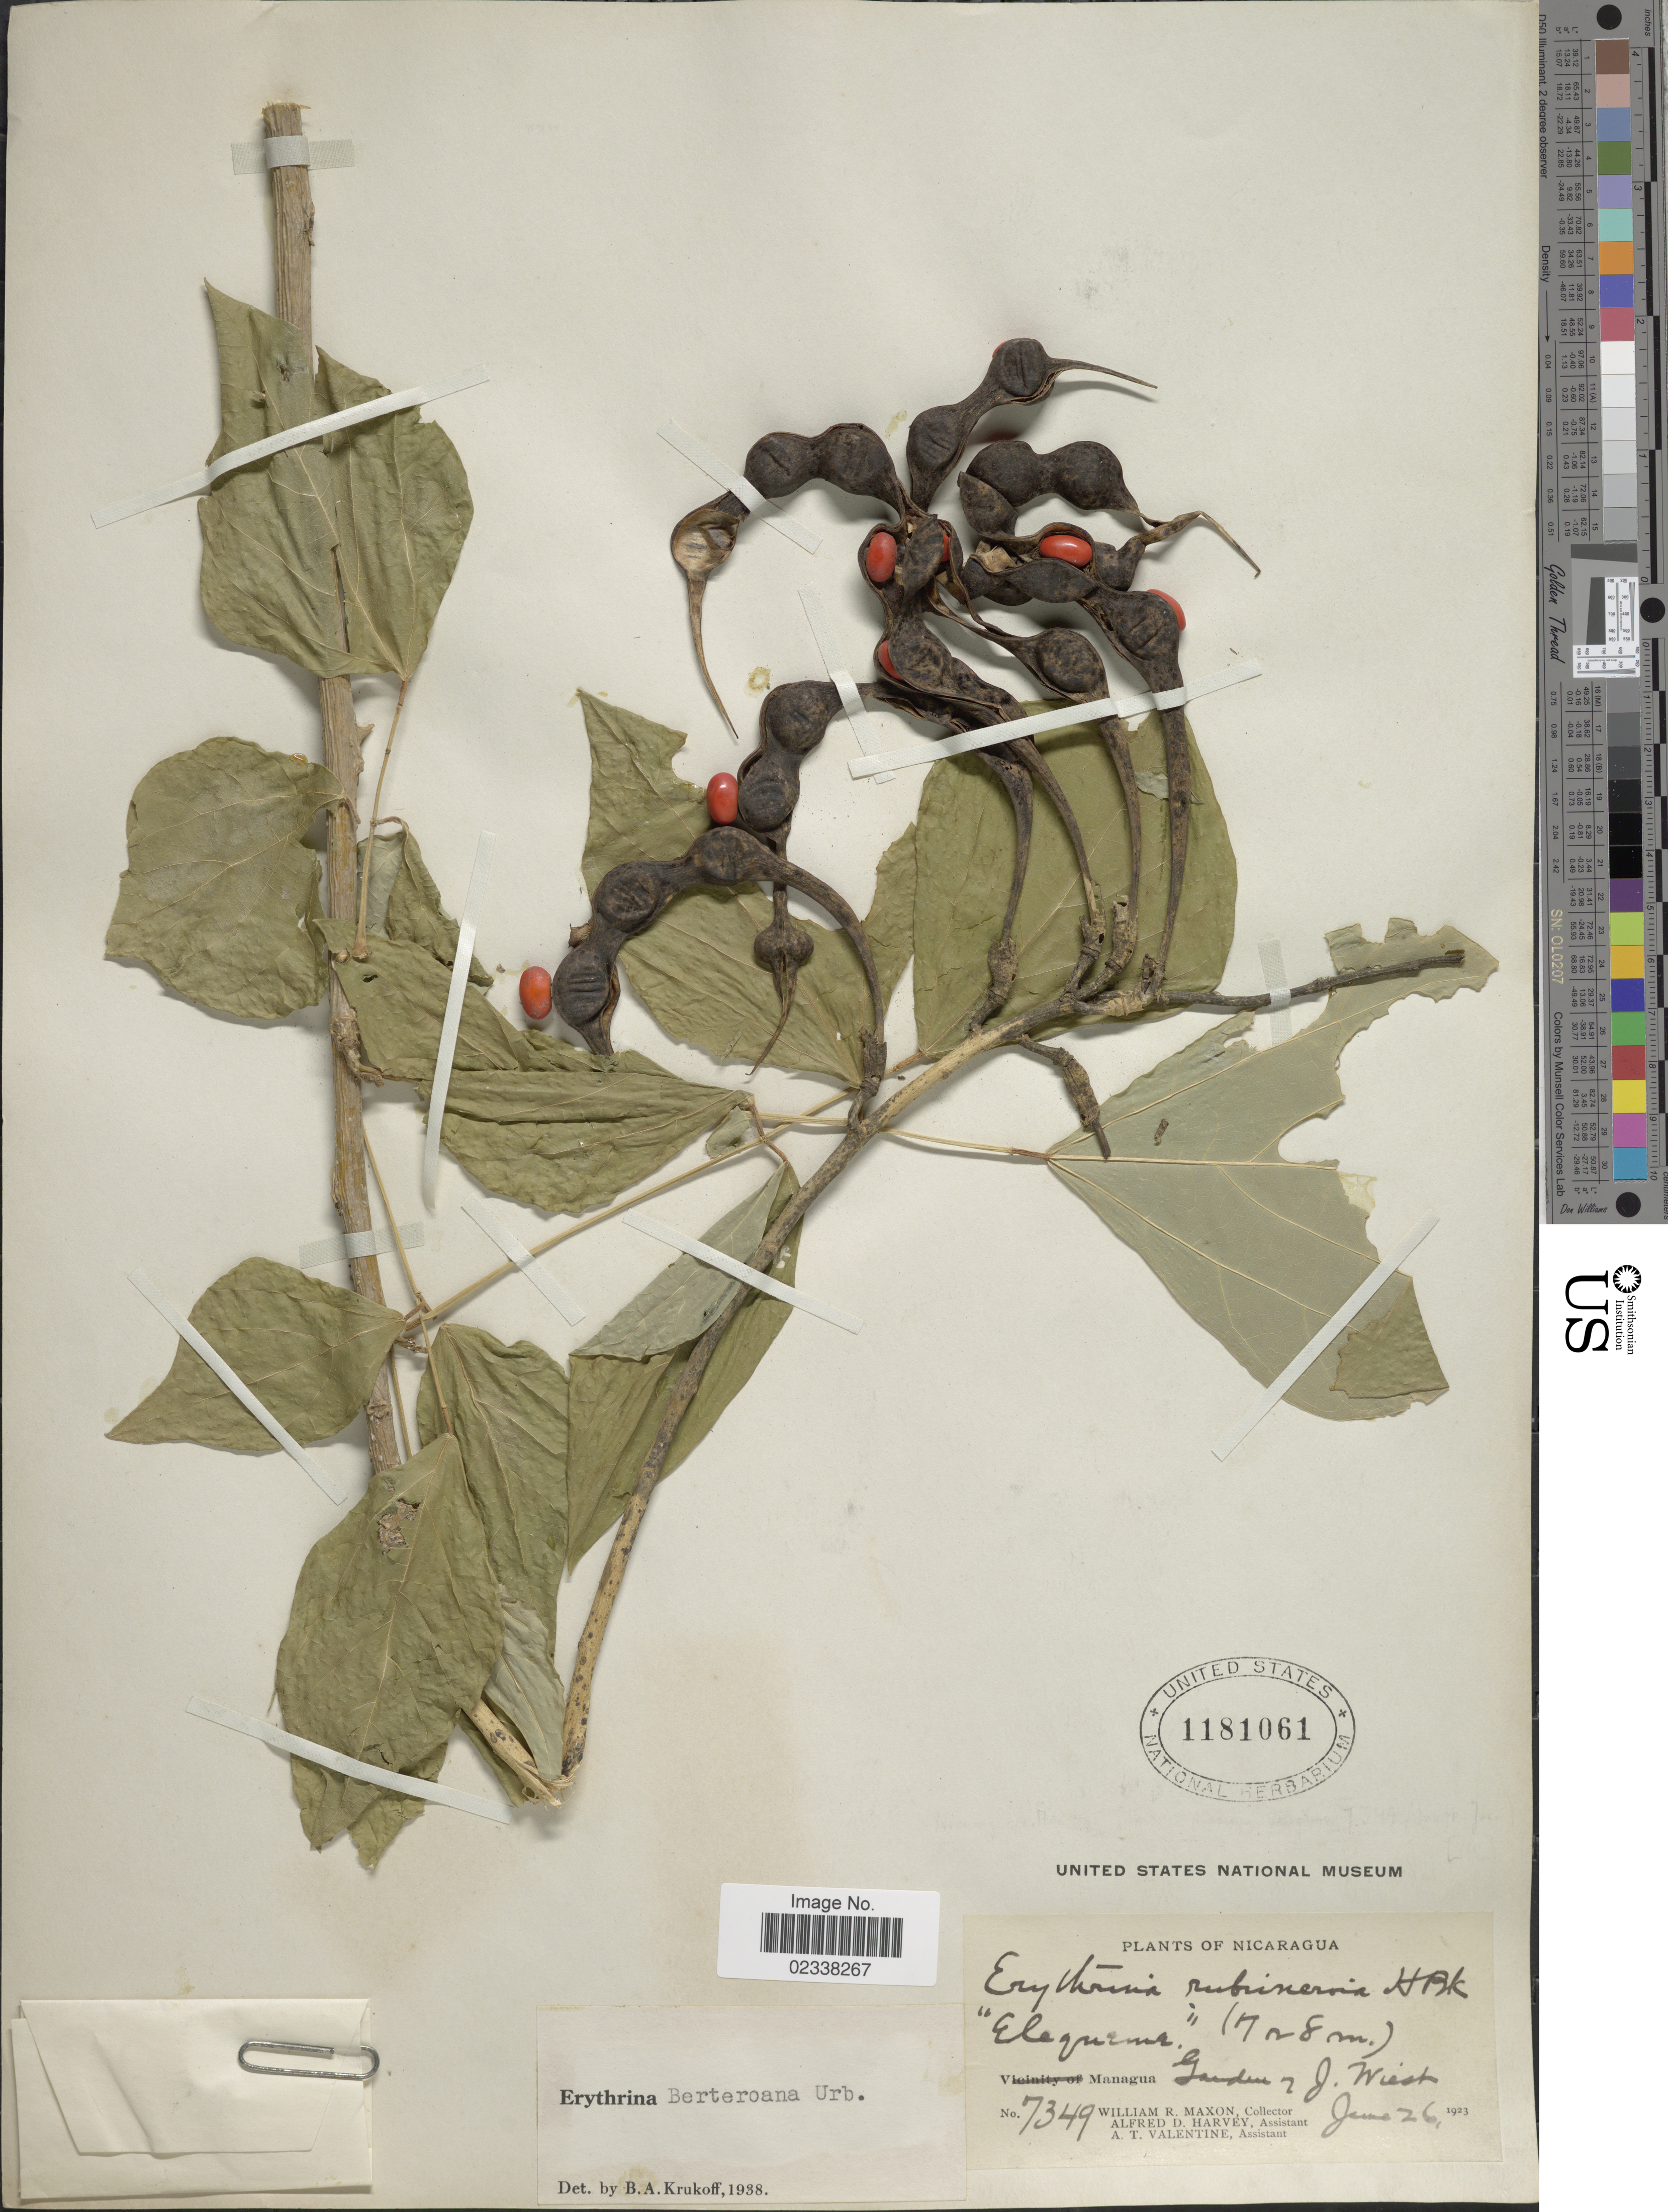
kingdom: Plantae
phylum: Tracheophyta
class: Magnoliopsida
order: Fabales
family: Fabaceae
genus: Erythrina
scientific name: Erythrina berteroana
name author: Urb.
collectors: W. R. Maxon, A. D. Harvey & A. Valentine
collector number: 7349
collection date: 1923-06-26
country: Nicaragua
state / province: Managua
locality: Managua, Garden of J. Wiest.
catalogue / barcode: US 1181061